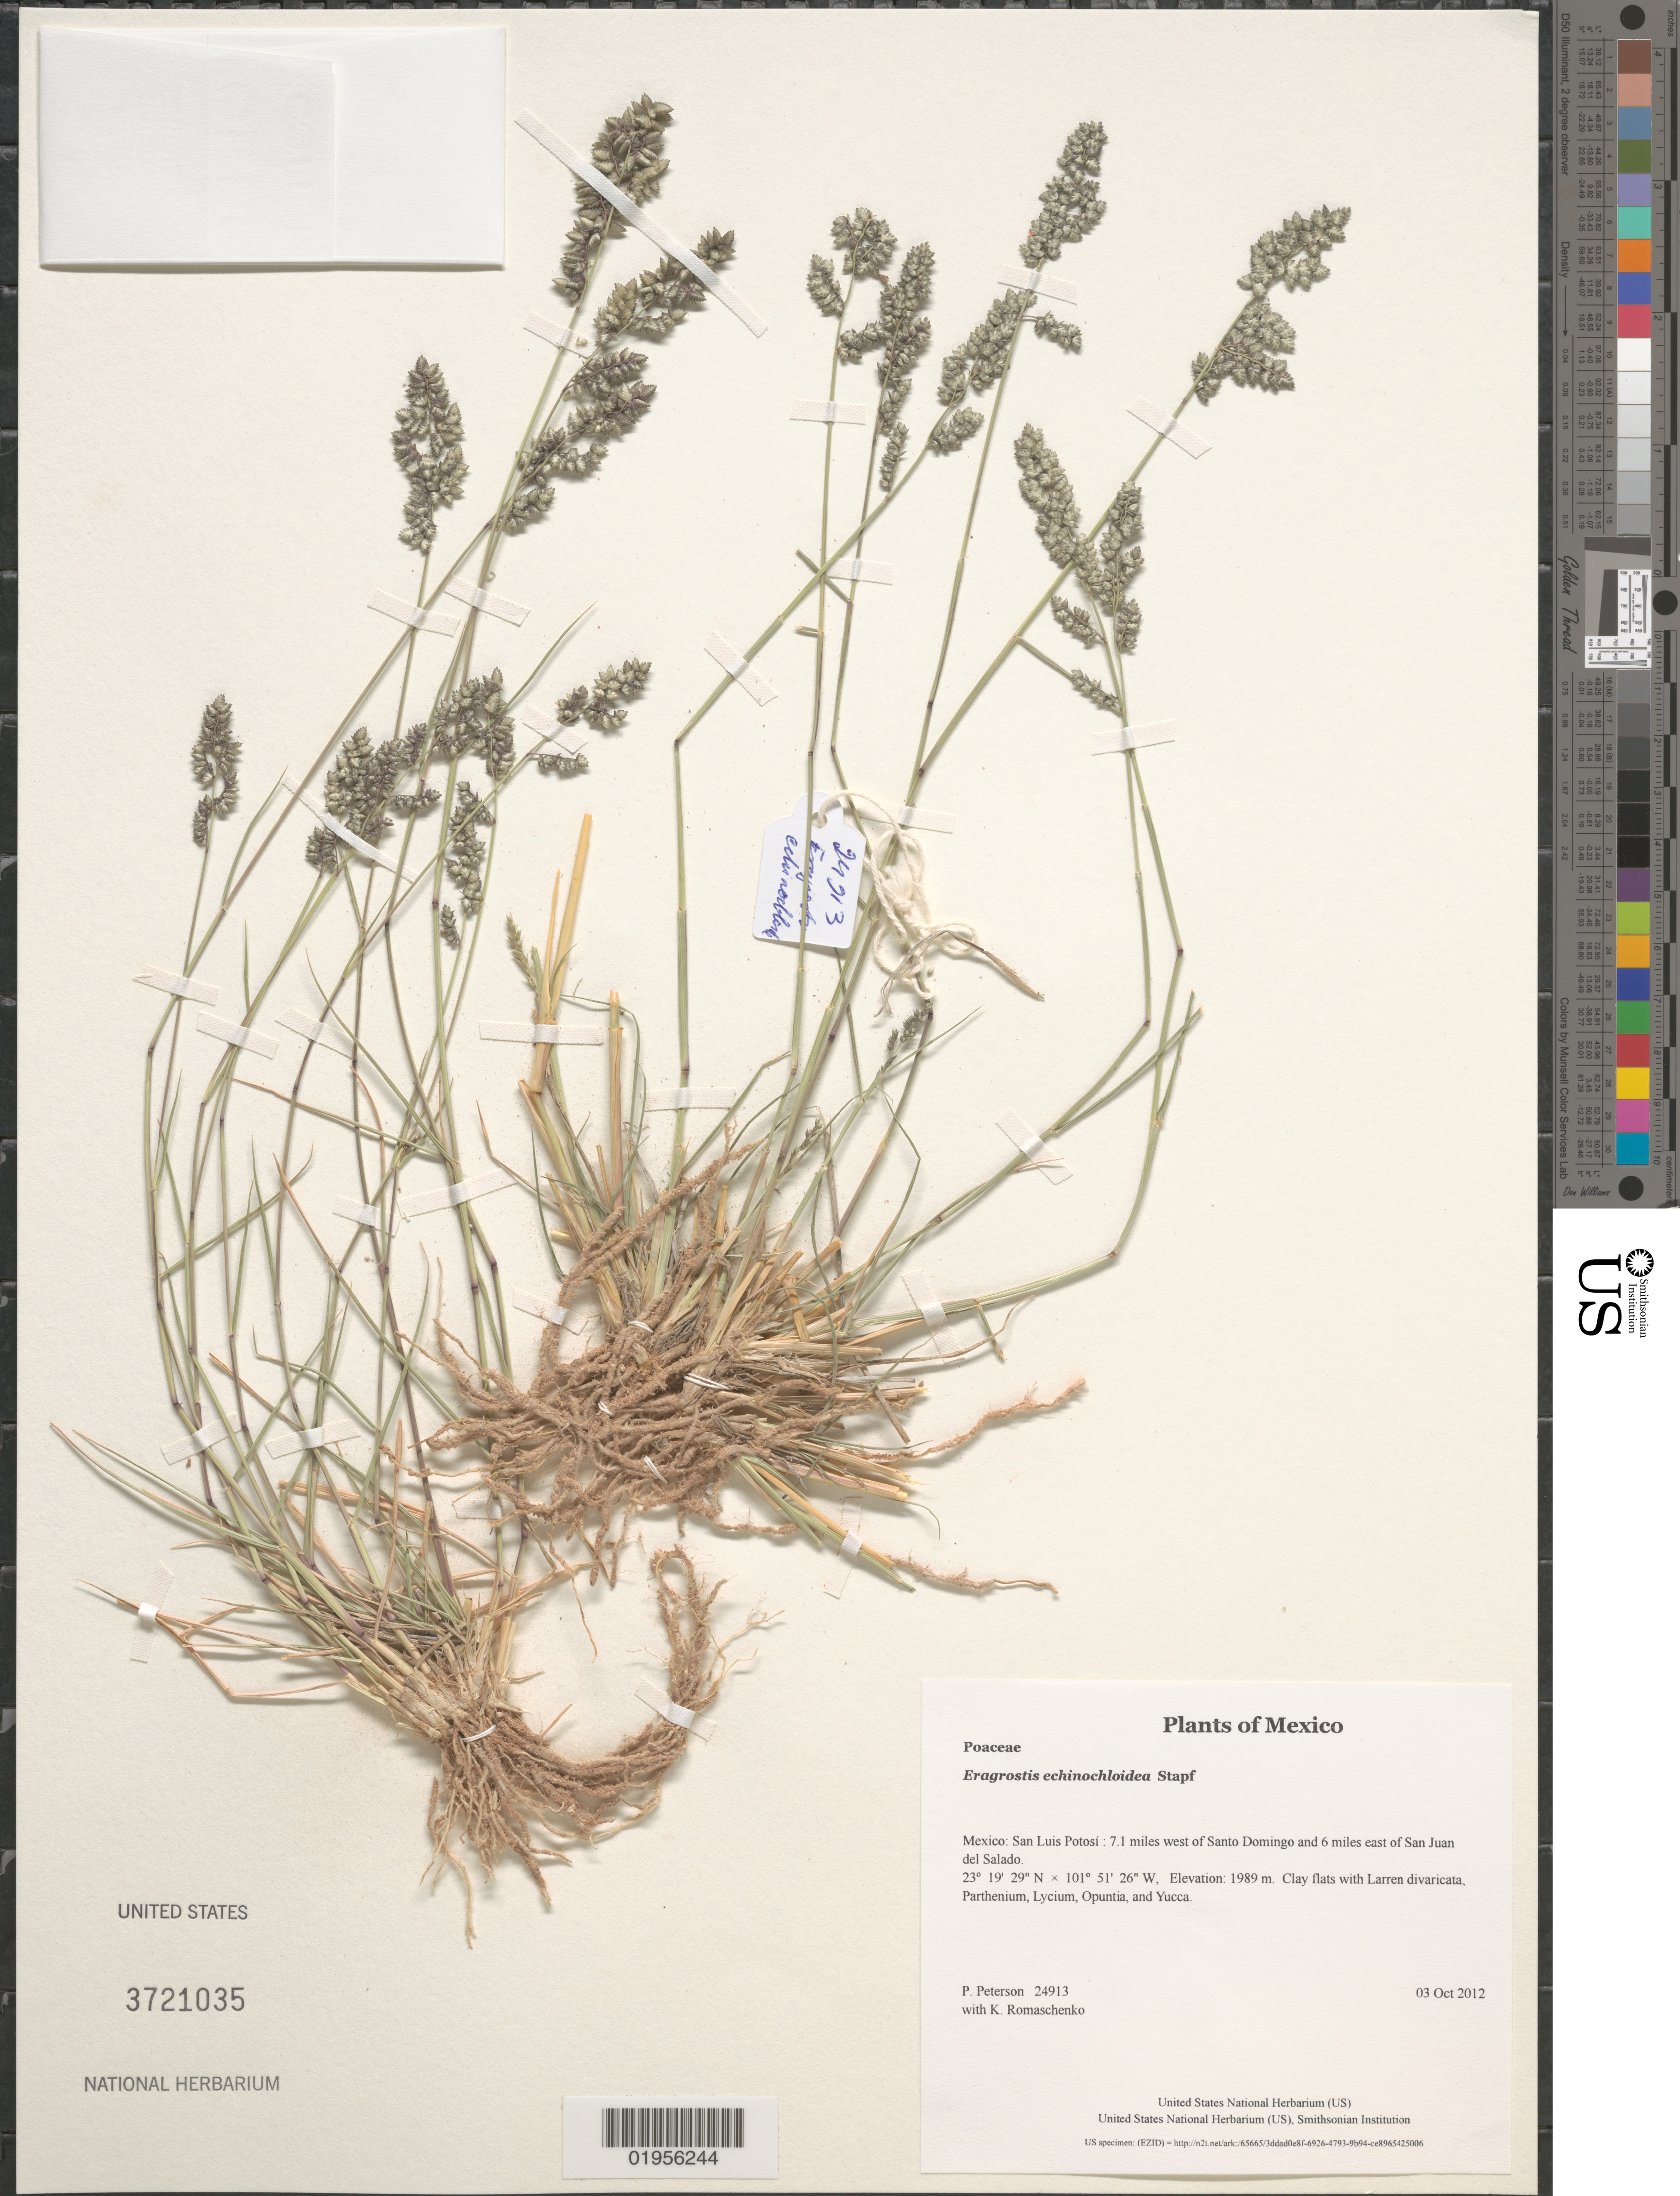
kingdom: Plantae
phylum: Tracheophyta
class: Liliopsida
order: Poales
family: Poaceae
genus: Eragrostis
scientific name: Eragrostis echinochloidea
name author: Stapf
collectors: P. M. Peterson & K. Romaschenko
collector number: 24913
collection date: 2012-10-03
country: Mexico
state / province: San Luis Potosí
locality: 7.1 miles west of Santo Domingo and 6 miles east of San Juan del Salado.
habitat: Clay flats with Larren divaricata, Parthenium, Lycium, Opuntia, and Yucca.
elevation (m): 1989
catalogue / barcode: US 3721035